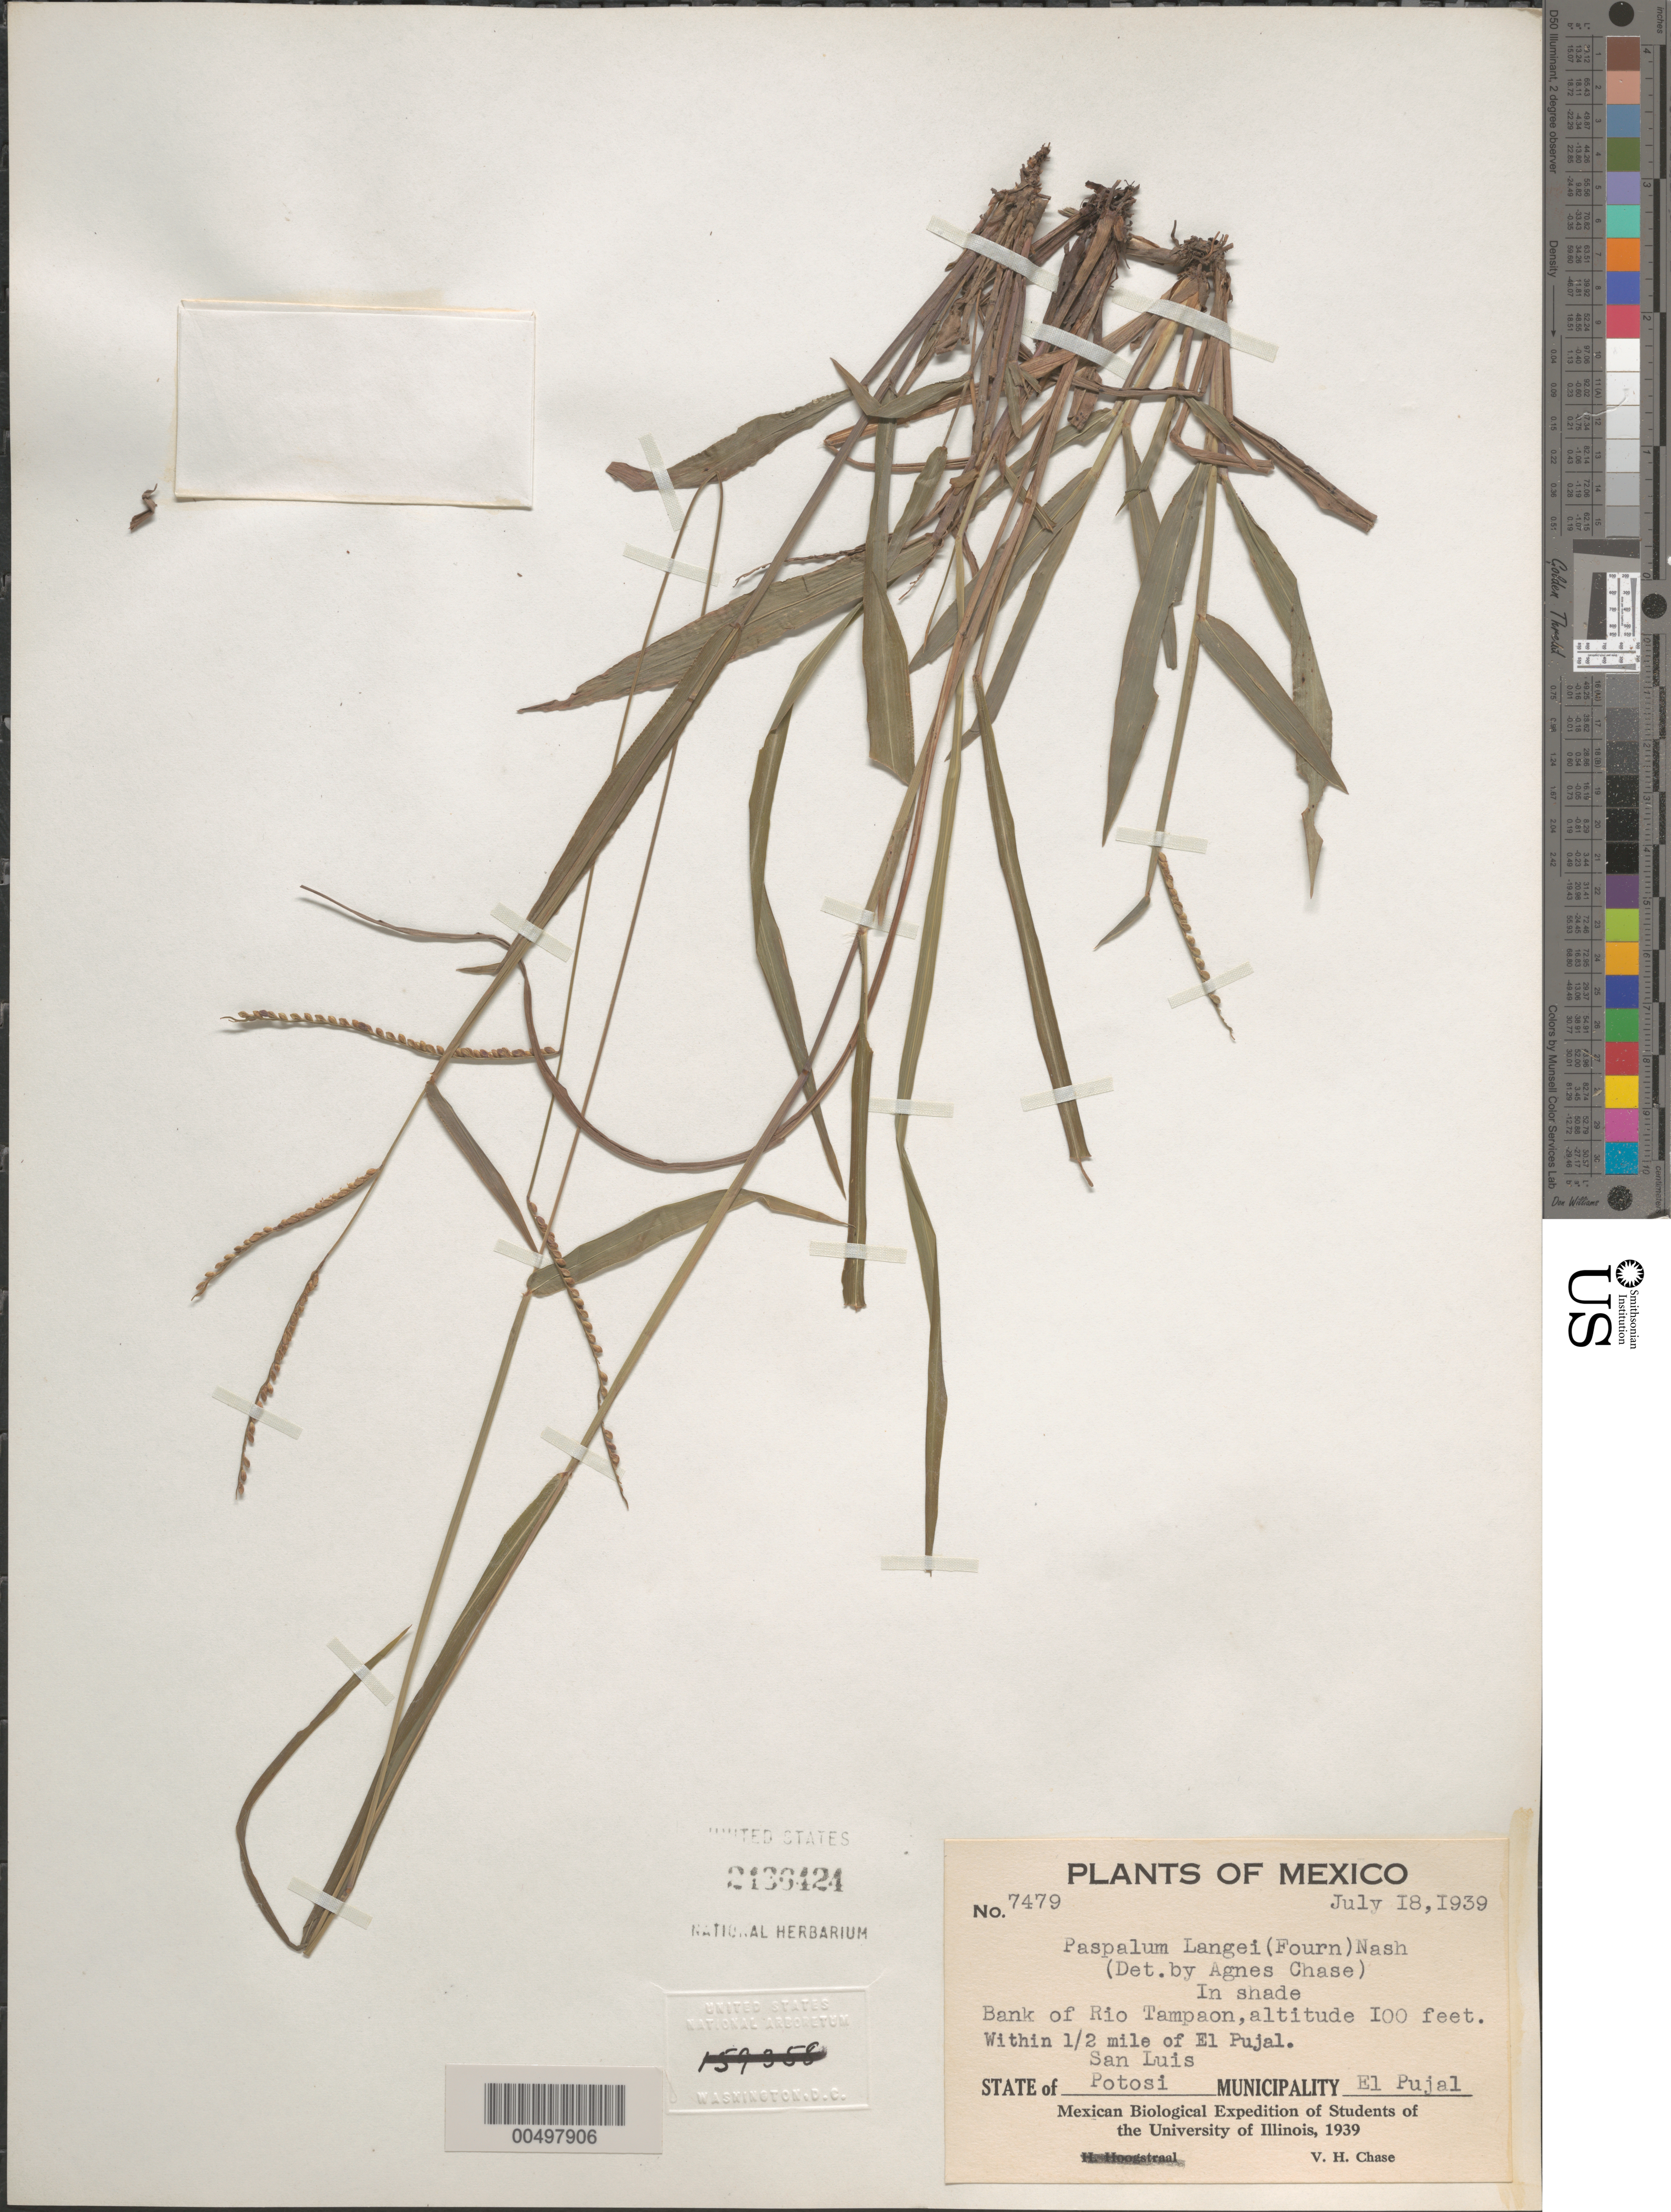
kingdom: Plantae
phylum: Tracheophyta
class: Liliopsida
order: Poales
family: Poaceae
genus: Paspalum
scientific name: Paspalum langei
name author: (E. Fourn.) Nash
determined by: Chase, [M.] Agnes, (US)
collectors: V. H. Chase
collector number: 7479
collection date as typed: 18 Jul 1939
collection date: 1939-07-18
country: Mexico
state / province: San Luis Potosi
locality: Bank of Rio Tampaon, within 0.5 mi of El Pujal, El Pujal Mun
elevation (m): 30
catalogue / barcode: US 2436424